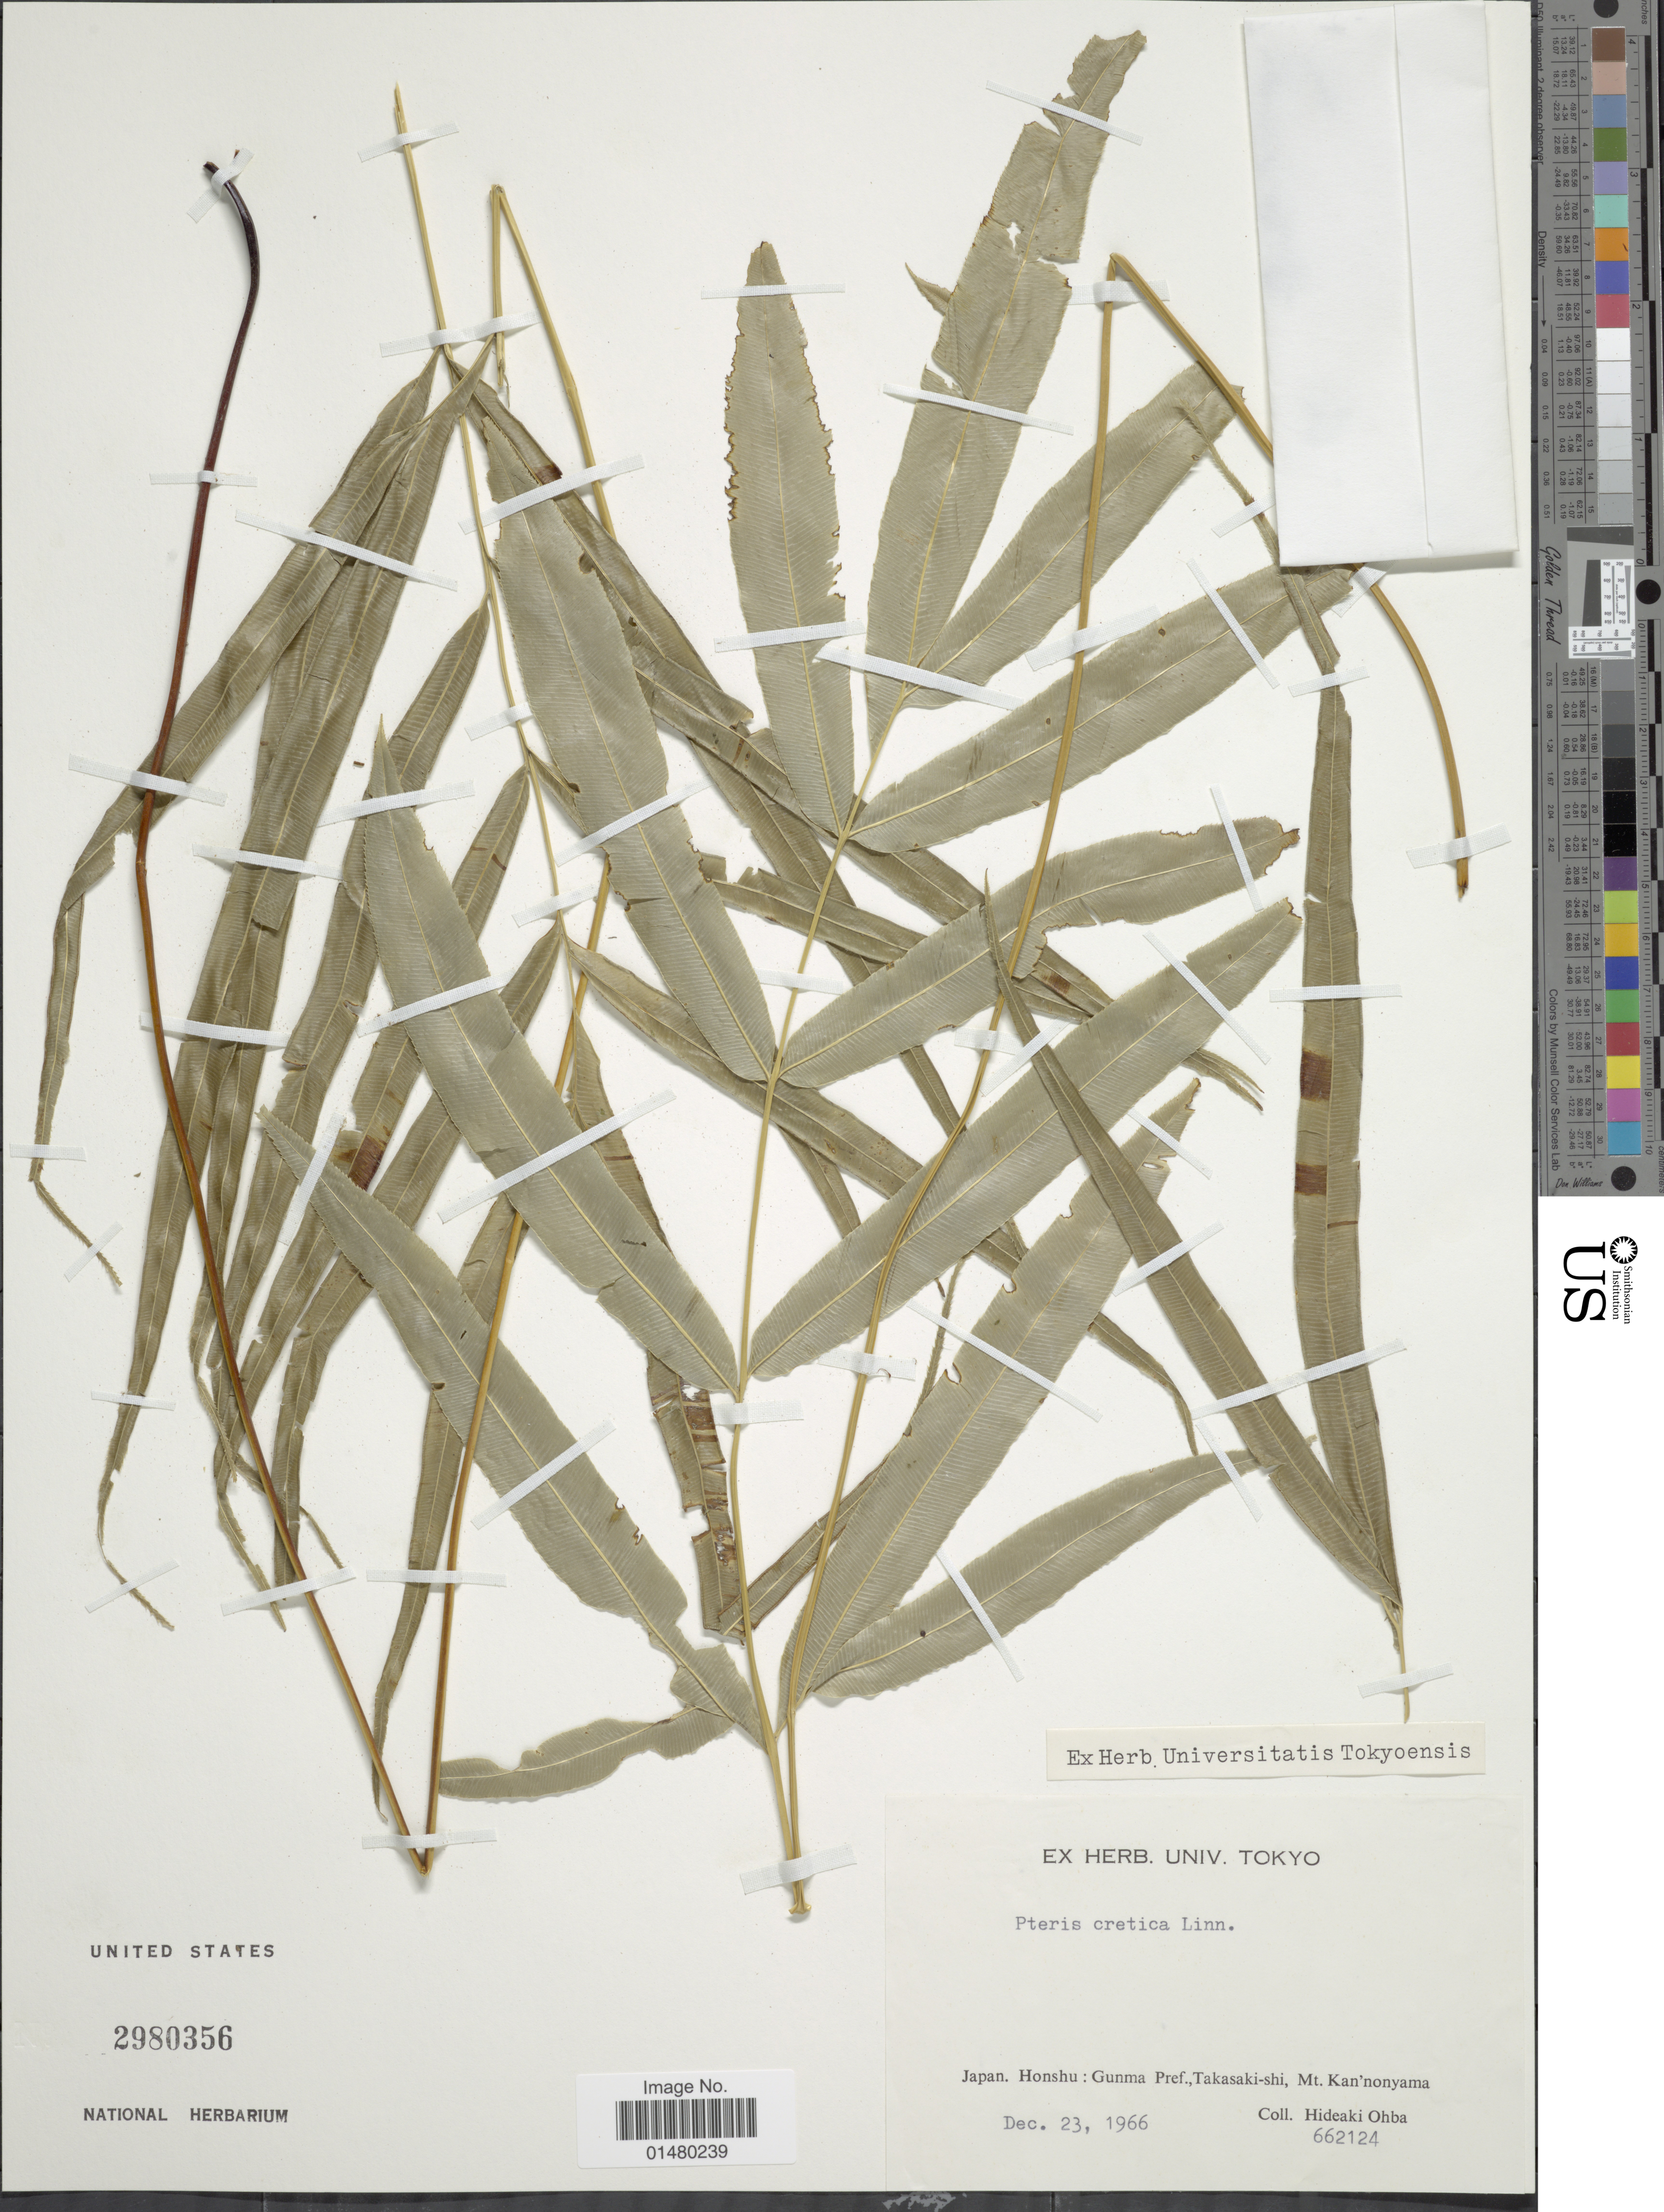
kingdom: Plantae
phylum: Tracheophyta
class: Polypodiopsida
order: Polypodiales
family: Pteridaceae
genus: Pteris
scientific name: Pteris cretica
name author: L.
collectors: H. Ohba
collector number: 662124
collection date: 1966-12-23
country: Japan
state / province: Gunma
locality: Honshu: Gunma Pref., Takasaki-shi, Mt Kan'nonyama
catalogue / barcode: US 2980356